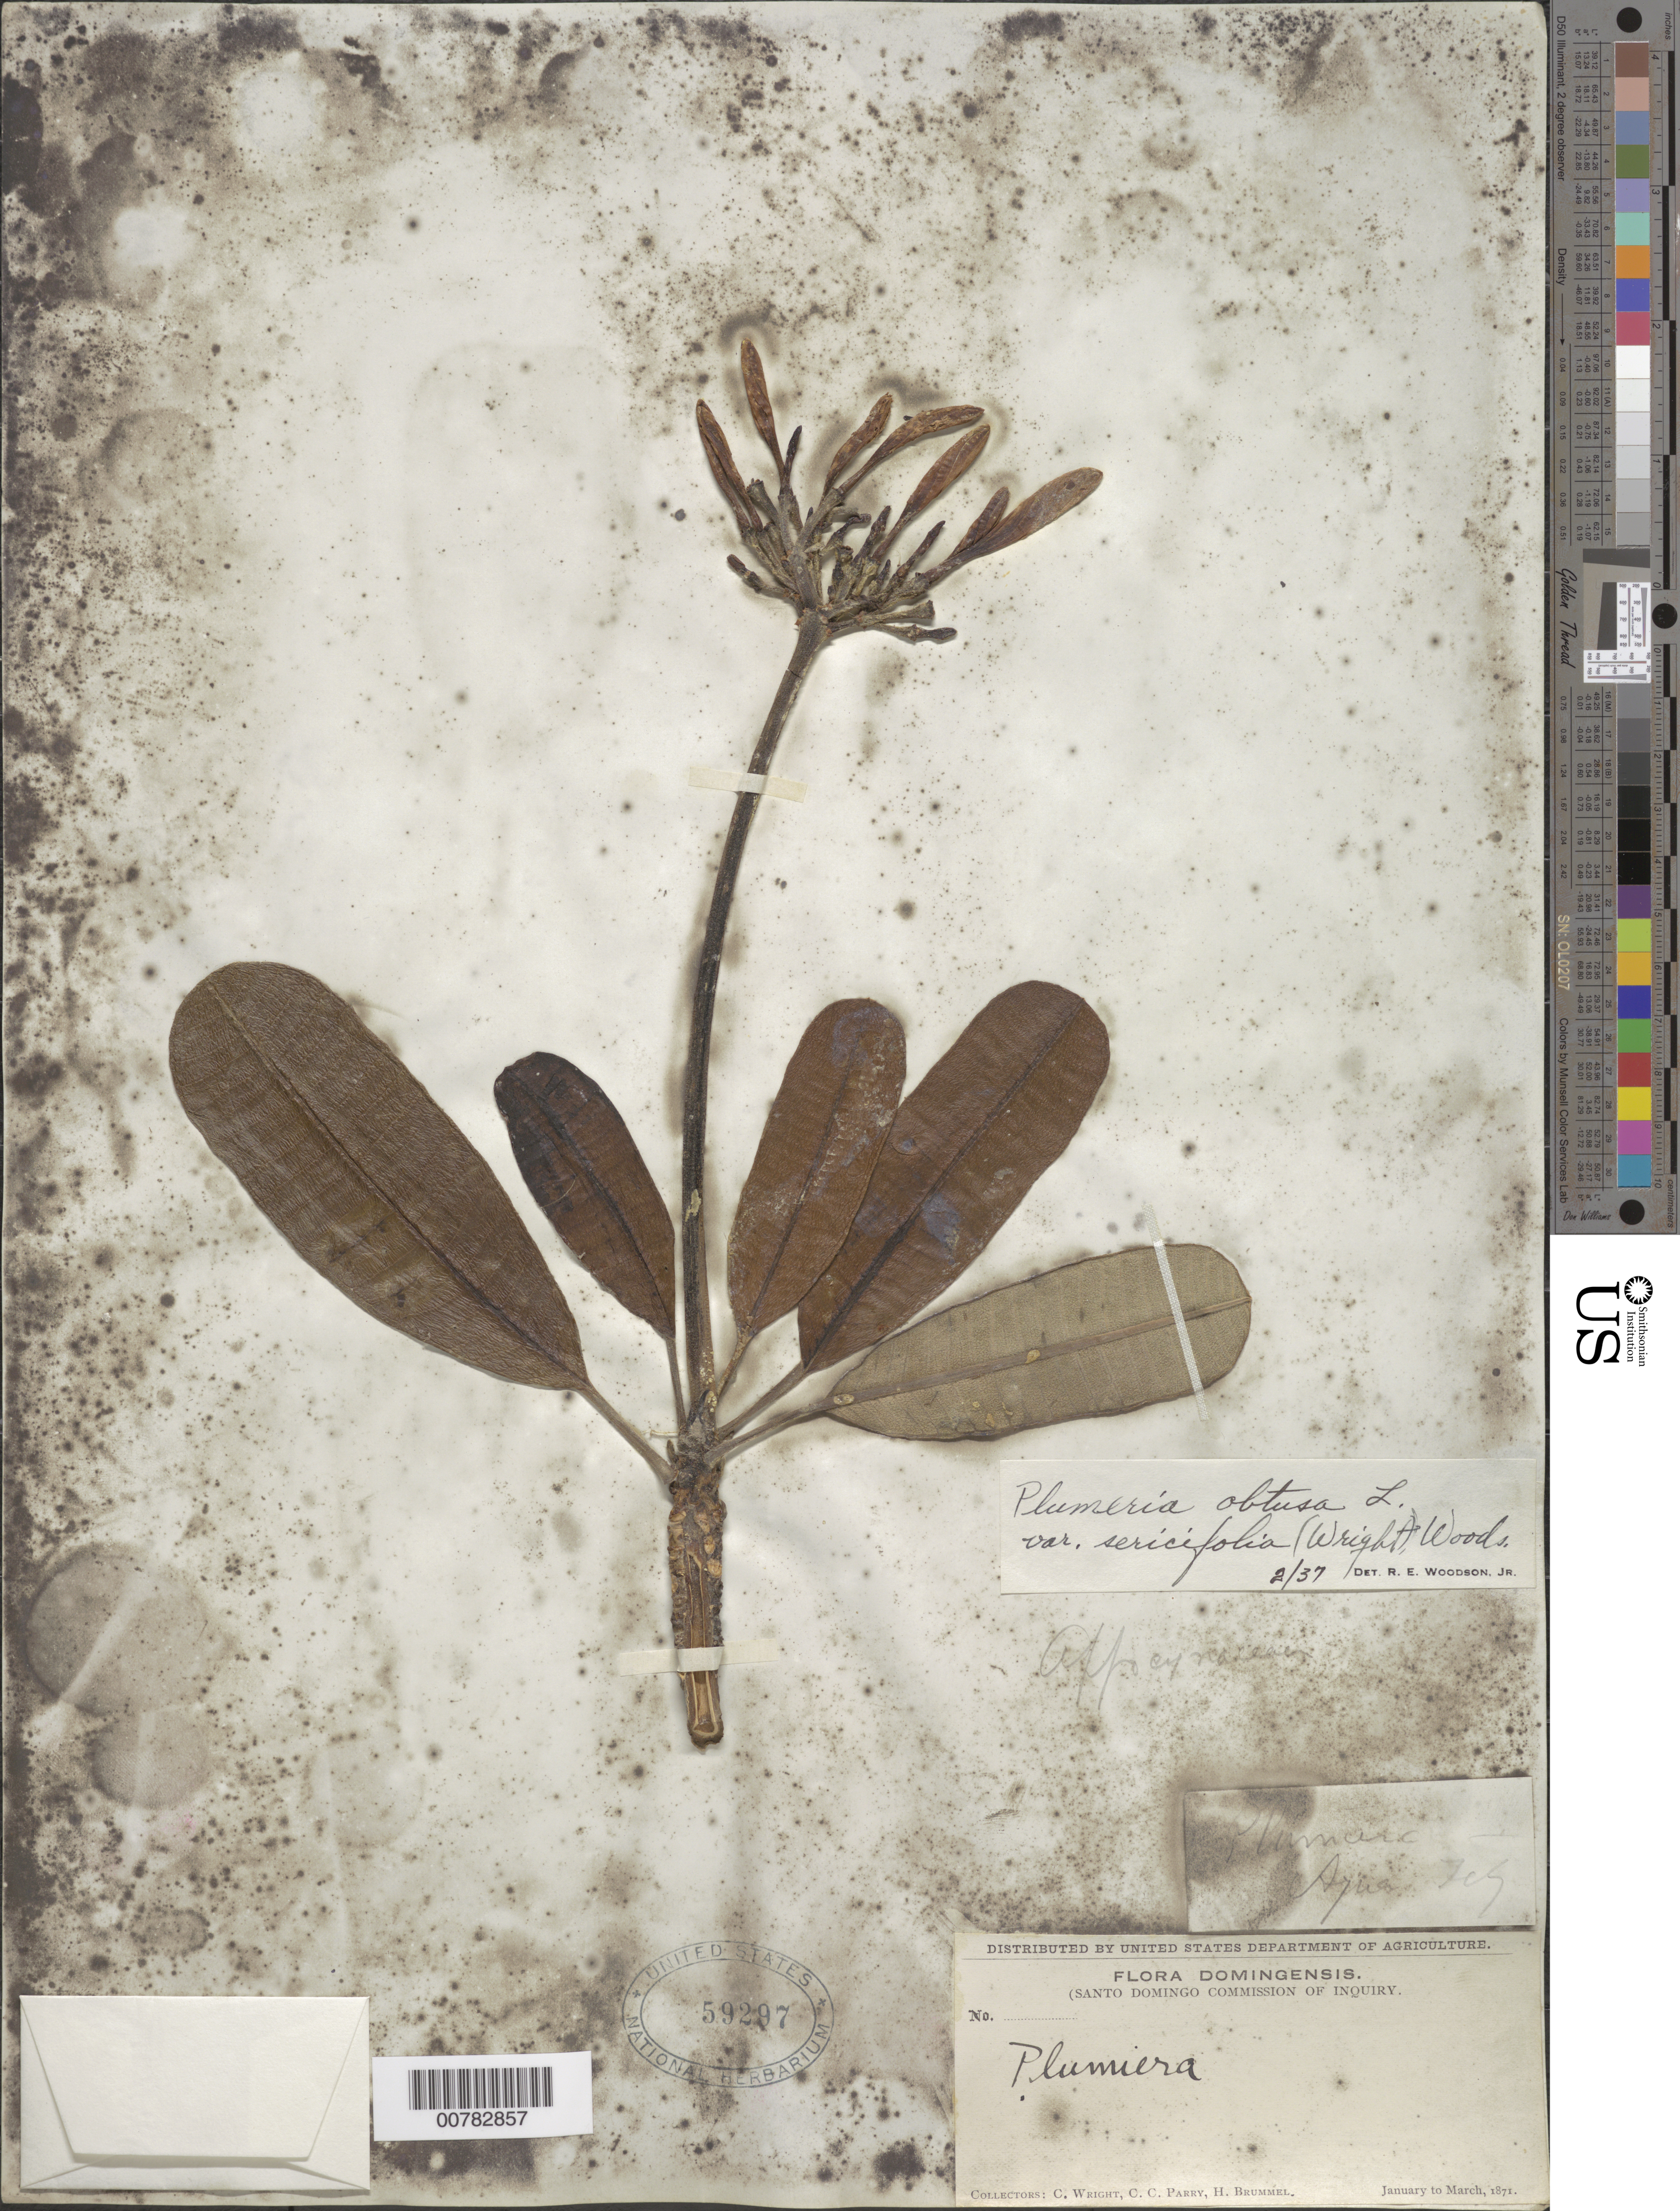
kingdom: Plantae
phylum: Tracheophyta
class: Magnoliopsida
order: Gentianales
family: Apocynaceae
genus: Plumeria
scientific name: Plumeria obtusa var. sericifolia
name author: (C. Wright ex Griseb.) Woodson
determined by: Woodson, R. E., Jr.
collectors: C. Wright, C. C. Parry & H. Brummel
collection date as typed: Jan 1871 to -- Mar 1871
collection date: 1871-01/1871-03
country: Dominican Republic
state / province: Azua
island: Hispaniola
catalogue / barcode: US 59297